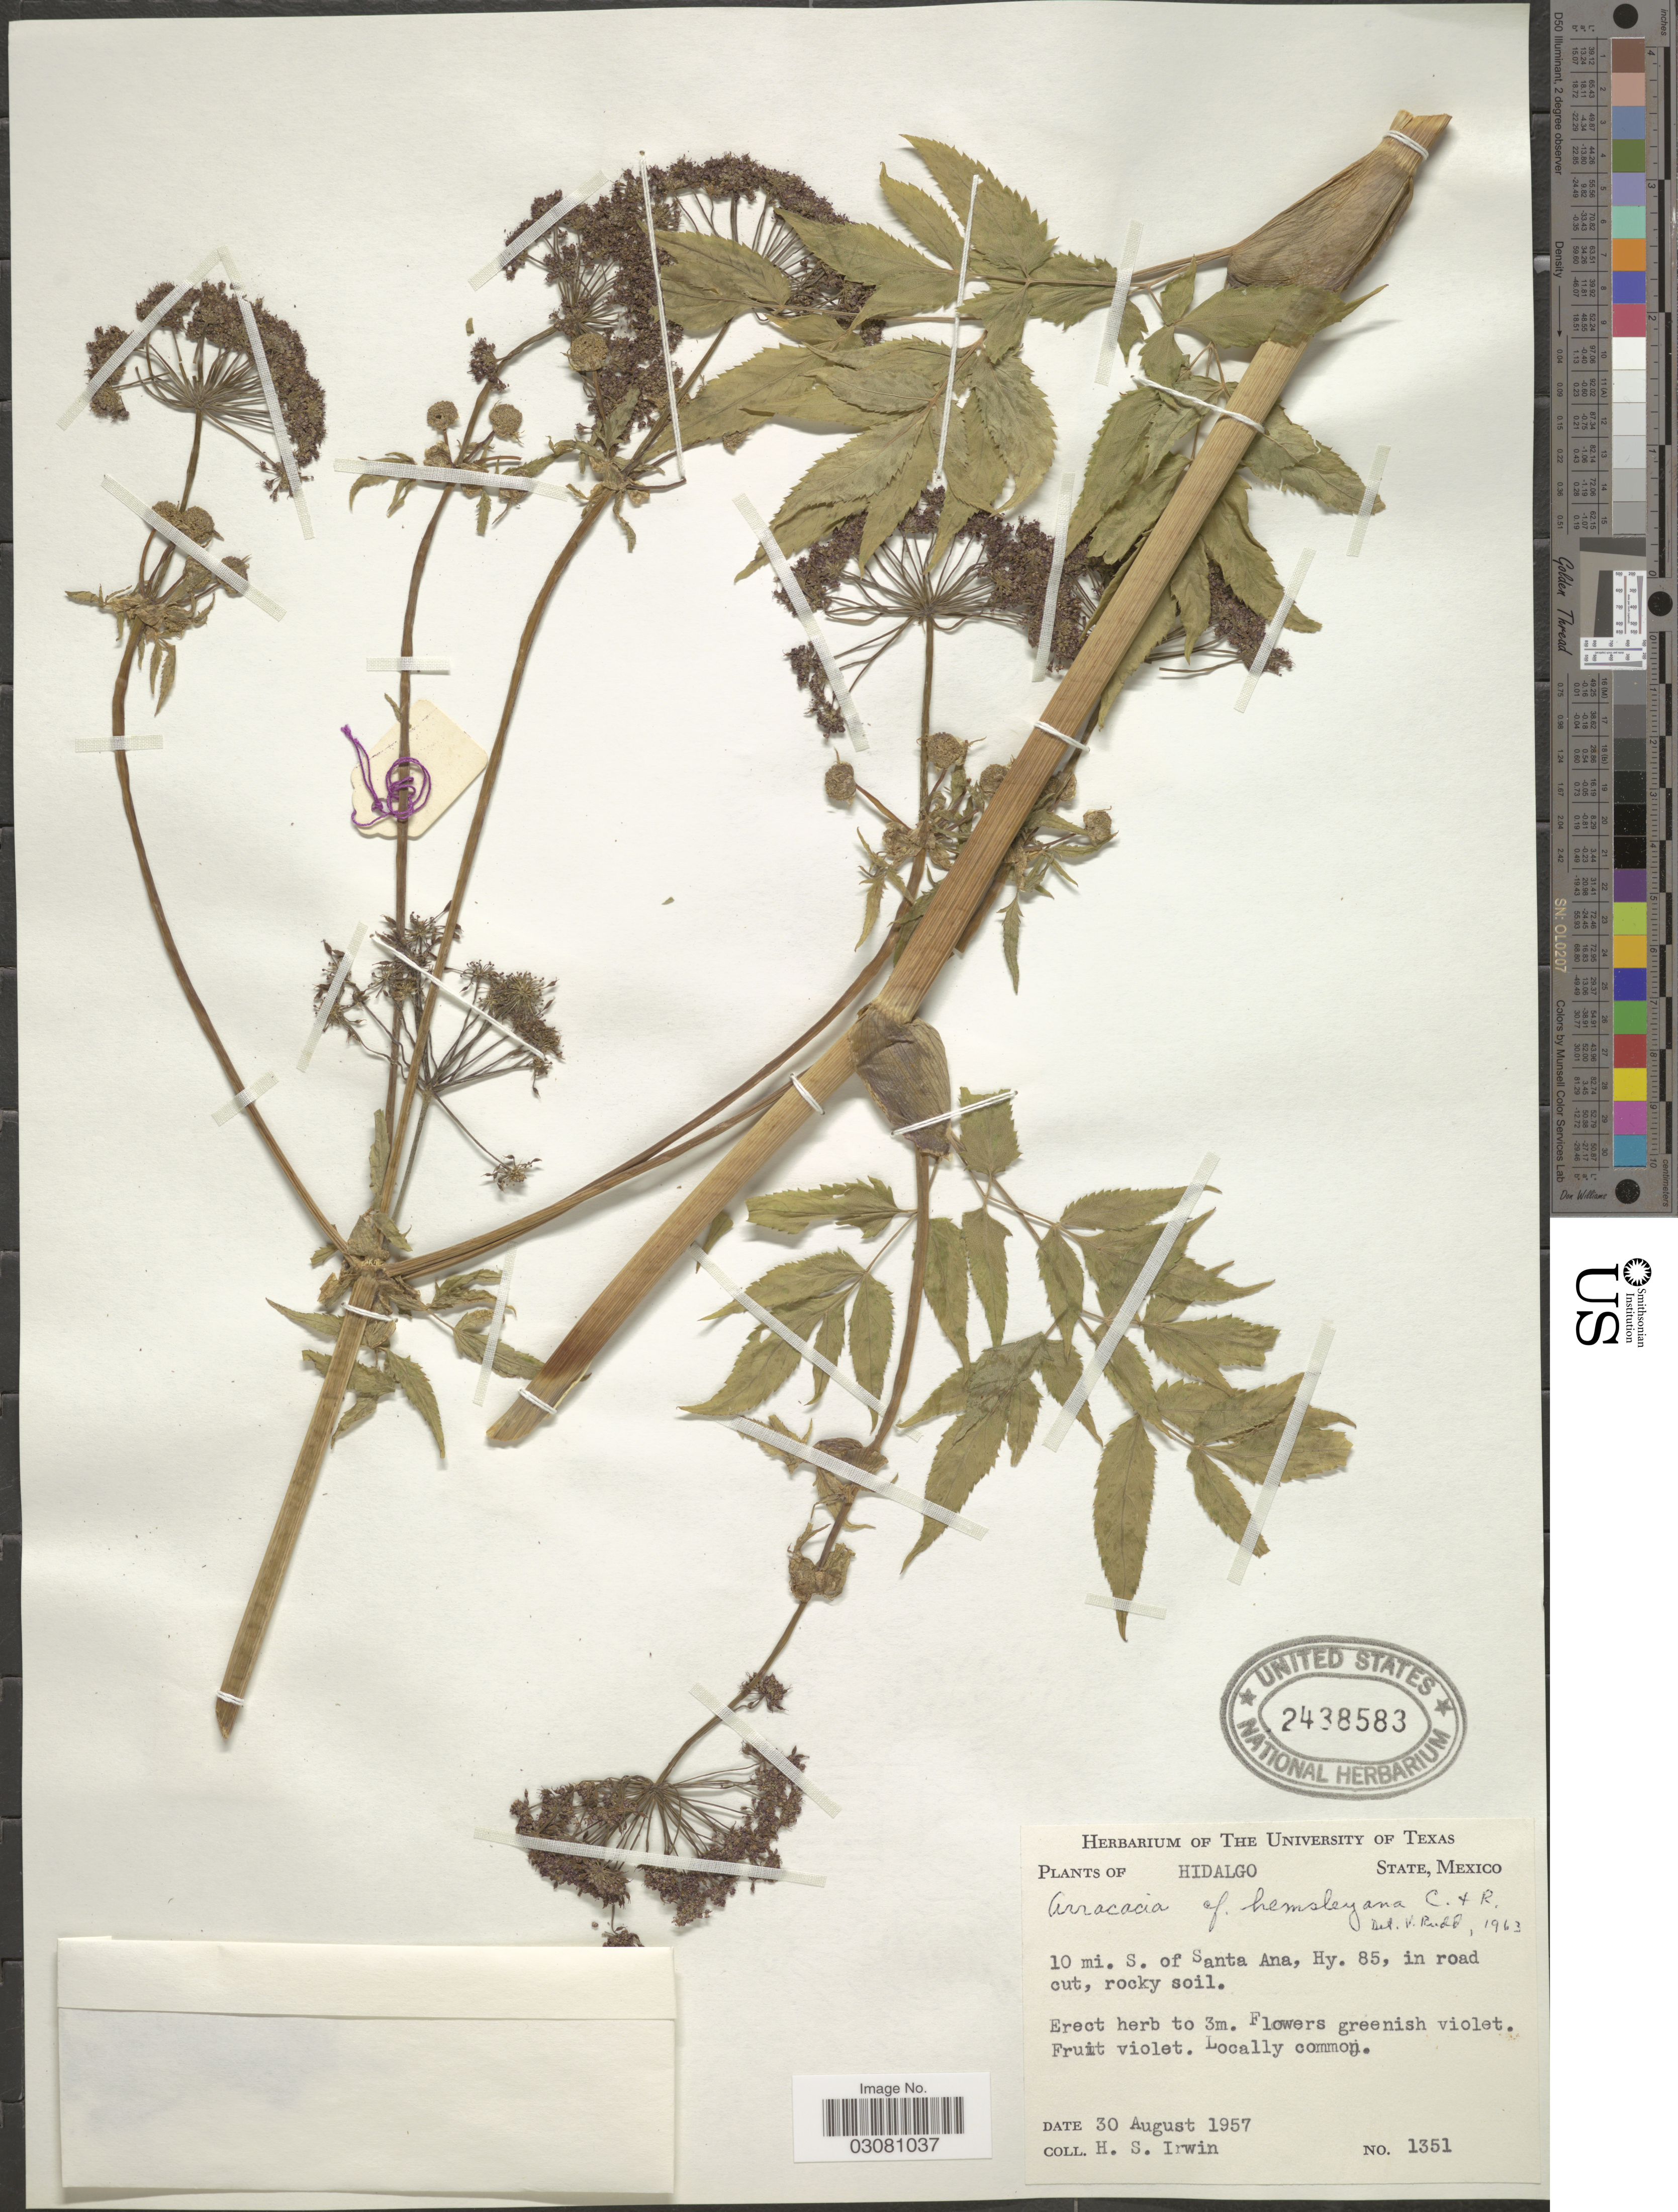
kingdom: Plantae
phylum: Tracheophyta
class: Magnoliopsida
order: Apiales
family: Apiaceae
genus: Arracacia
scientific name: Arracacia hemsleyana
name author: J.M. Coult. & Rose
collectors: H. Irwin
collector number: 1351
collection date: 1957-08-30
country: Mexico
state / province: Hidalgo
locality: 10 mi. S. of Santa Ana, Hy. 85, in road cut.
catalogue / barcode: US 2438583